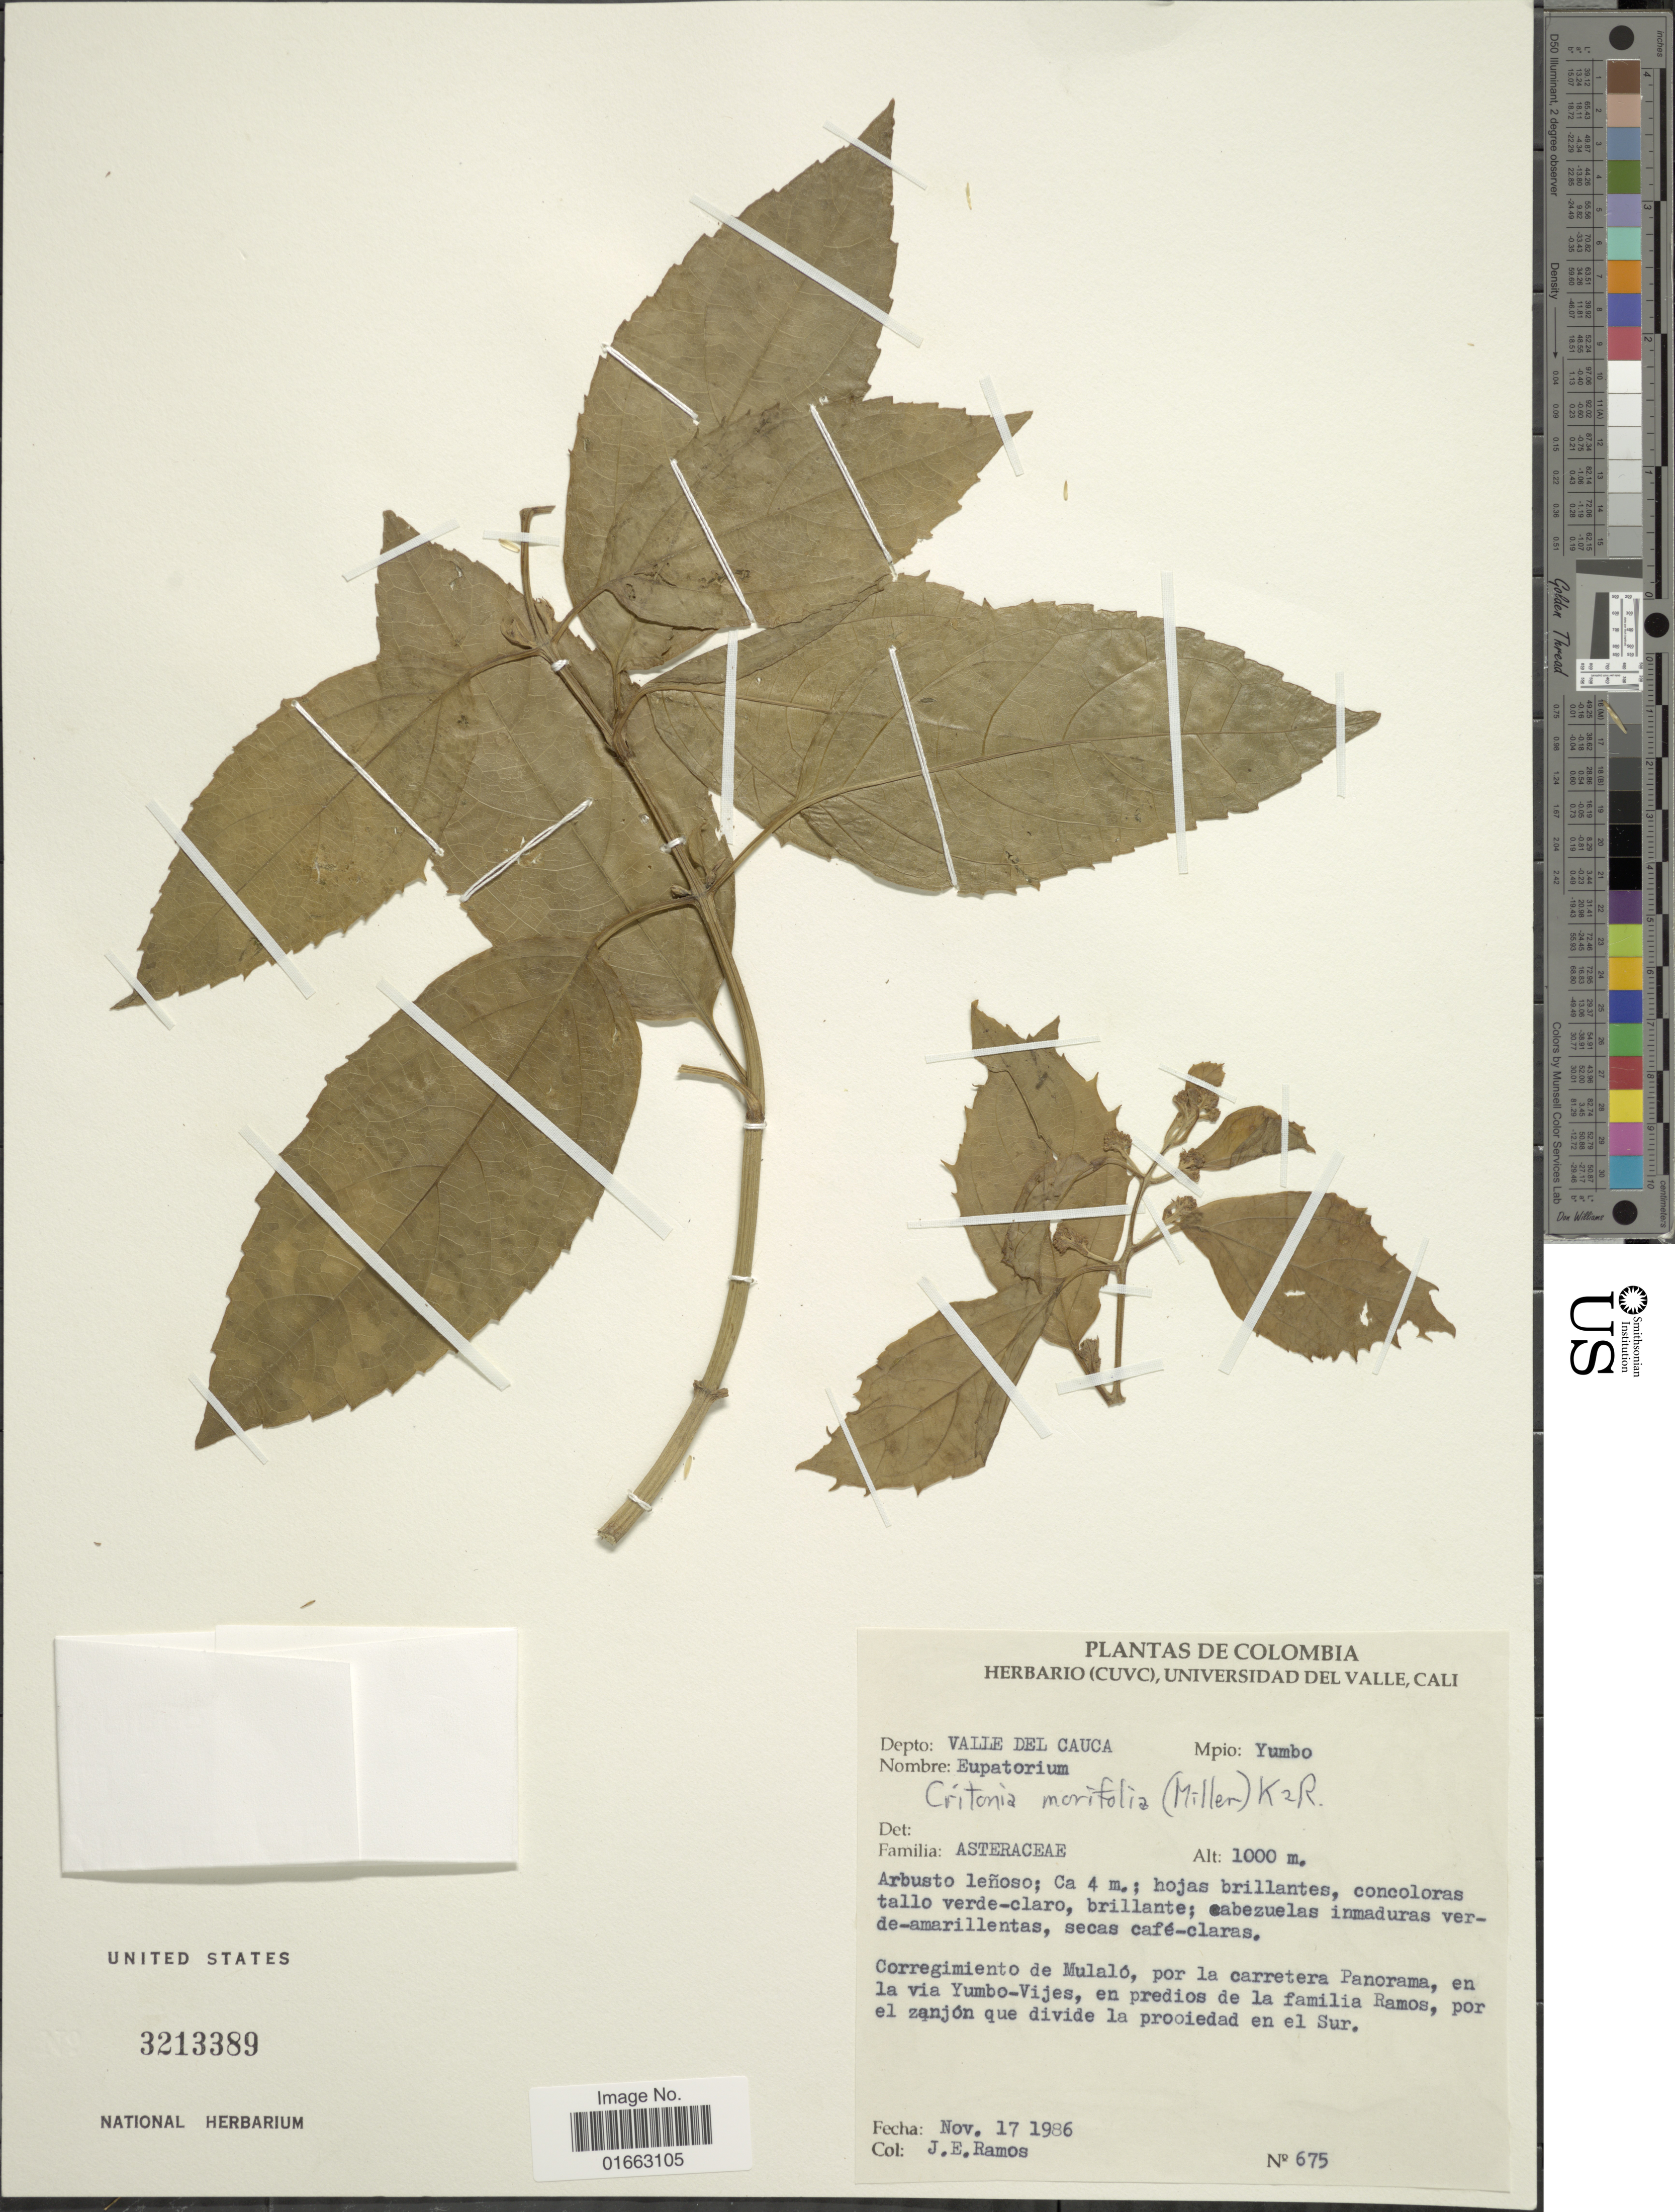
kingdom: Plantae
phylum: Tracheophyta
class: Magnoliopsida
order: Asterales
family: Asteraceae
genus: Critonia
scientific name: Critonia morifolia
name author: (Mill.) R.M. King & H. Rob.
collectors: J. E. Ramos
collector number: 675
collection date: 1986-11-17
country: Colombia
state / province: Valle del Cauca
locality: Mpio: Yumbo, arbusto leñoso; ca. 4 m.; hojas brillantes, concoloras tallo verde-claro, brillante; cabezuelas inmaduras verde-amarillentas, secas café-claras, Corregimiento de Mulaló, por la carretera Panorama, en la via Yumbo-Vijes, en predios de la familia Ramos, por el zanjón que divide la prooiedad en el Sur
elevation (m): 1000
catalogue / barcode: US 3213389